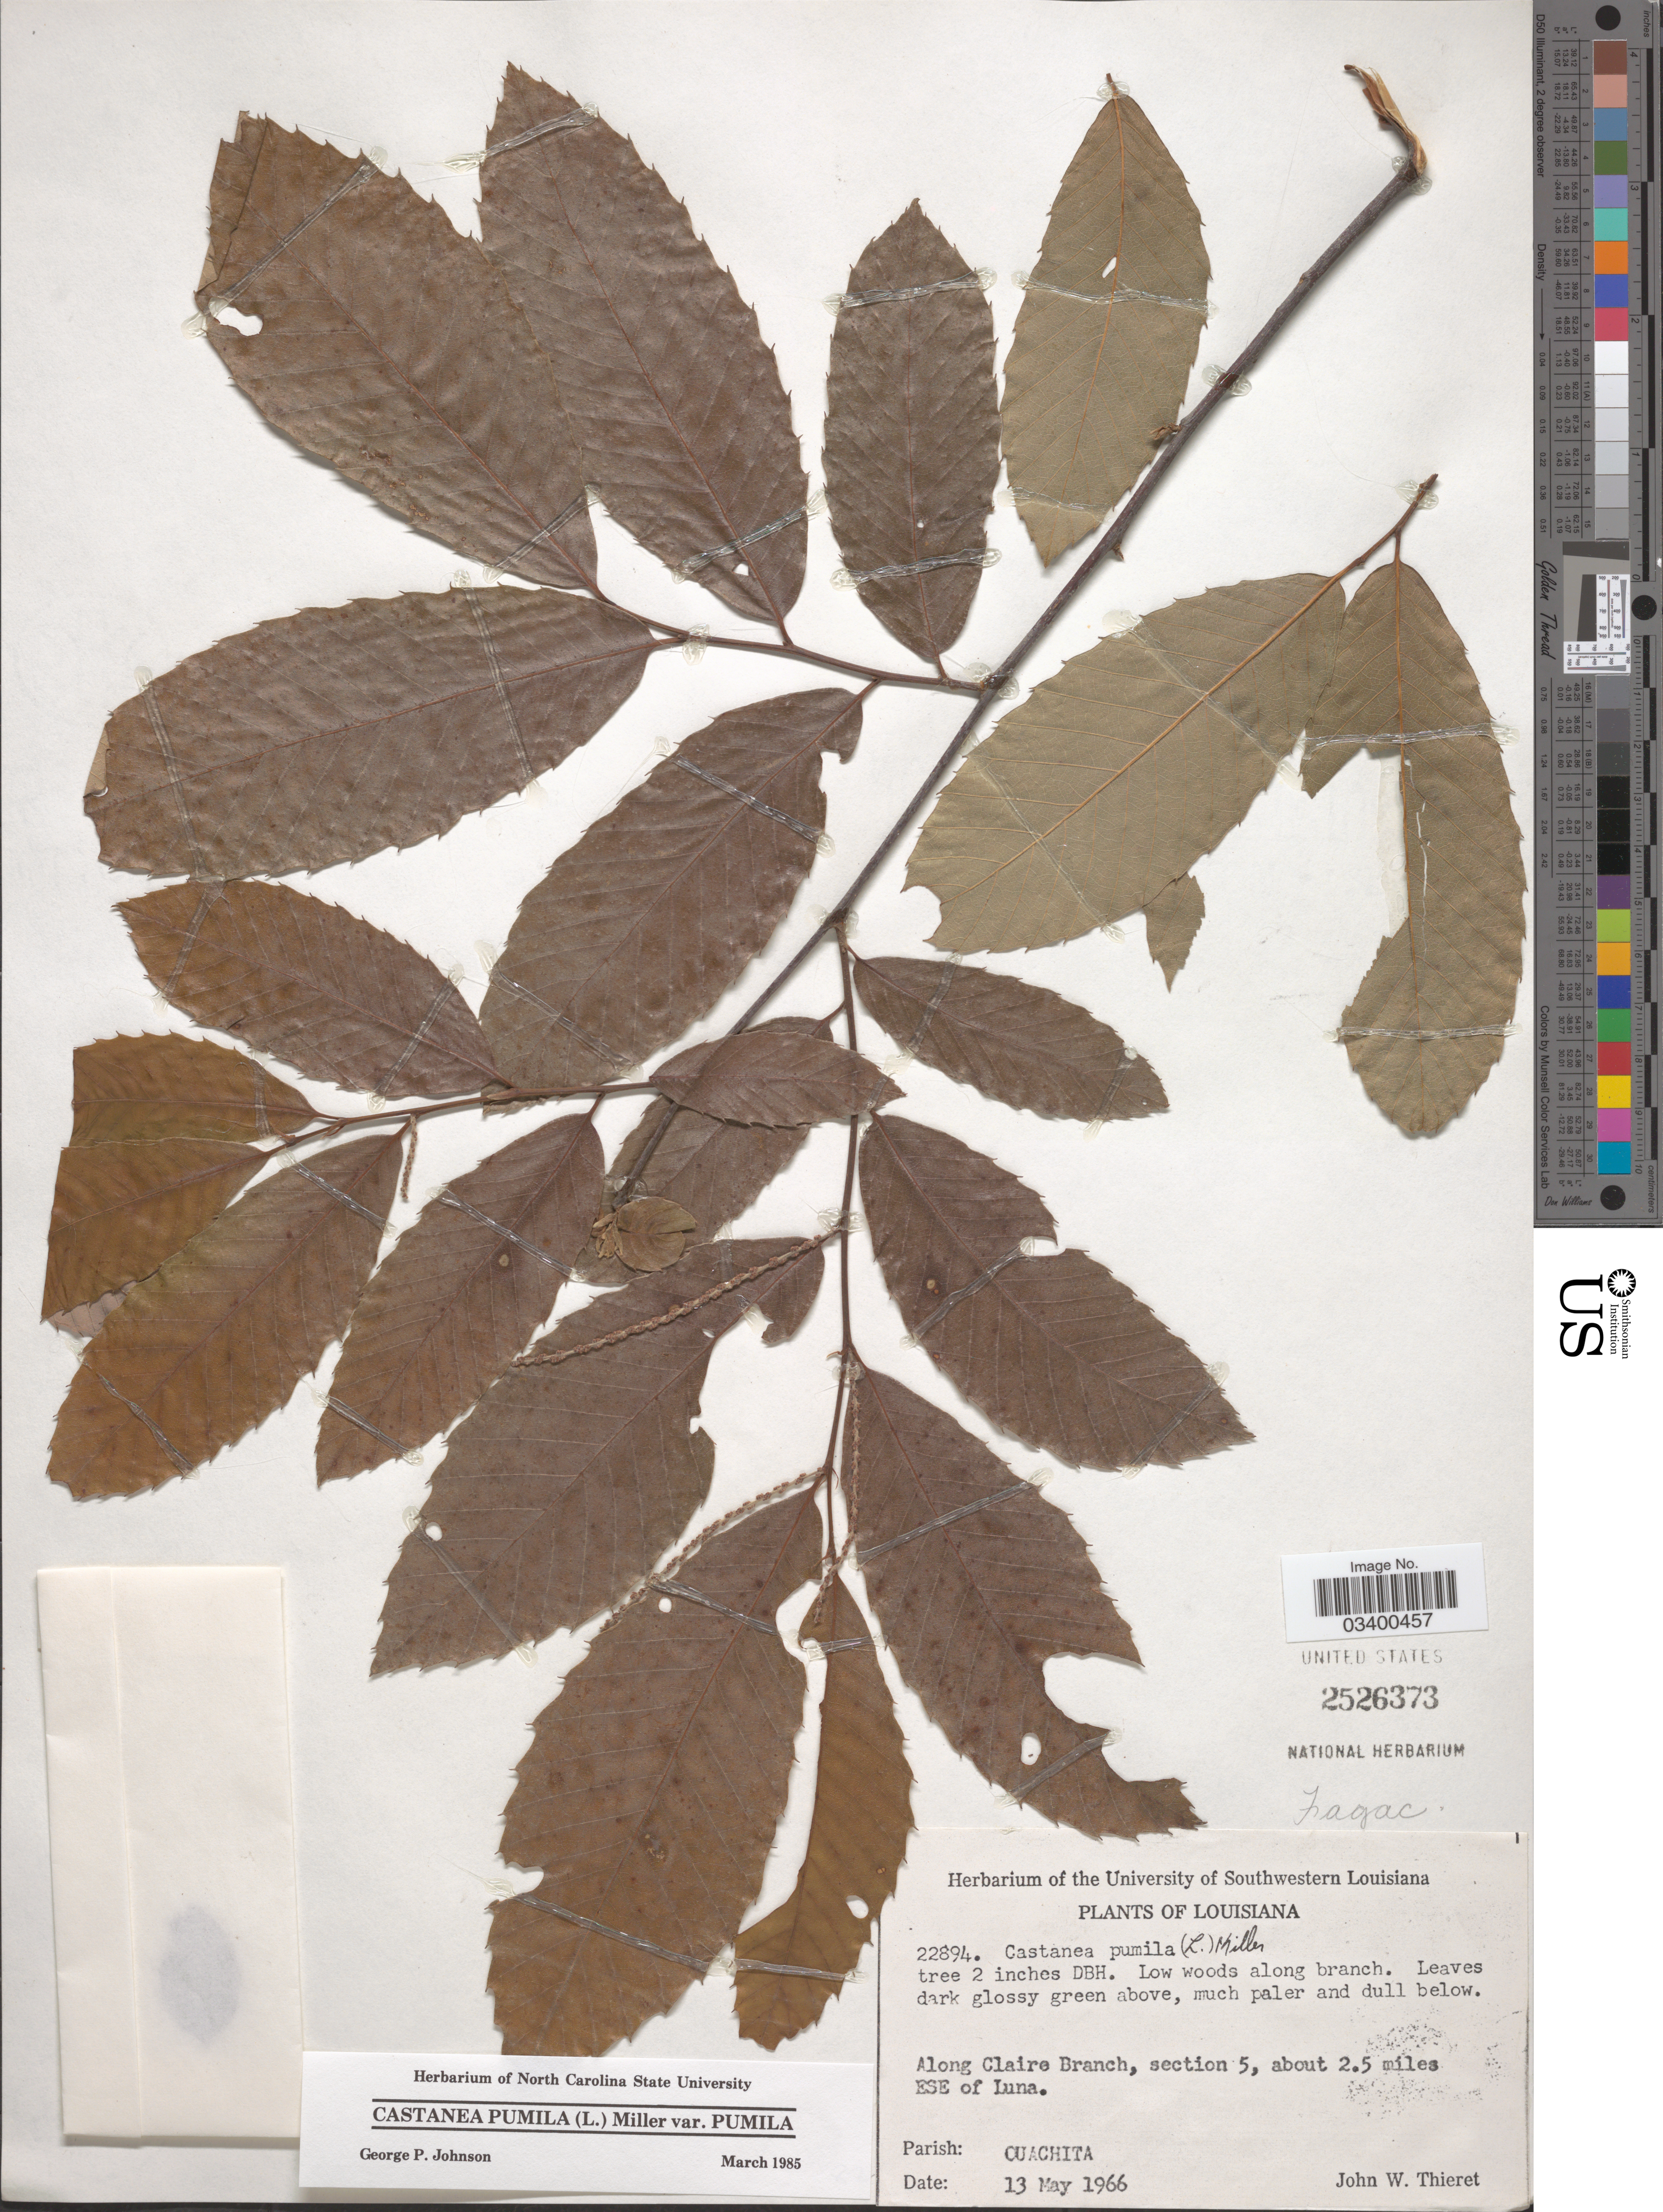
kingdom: Plantae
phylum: Tracheophyta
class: Magnoliopsida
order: Fagales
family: Fagaceae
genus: Castanea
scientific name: Castanea pumila var. pumila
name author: (L.) Mill.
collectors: J. W. Thieret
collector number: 22894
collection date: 1966-05-13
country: United States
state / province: Louisiana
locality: Along Claire Branch, section 5, about 2.5 miles ESE of Luna. Parish: Cuachita.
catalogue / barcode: US 2526373